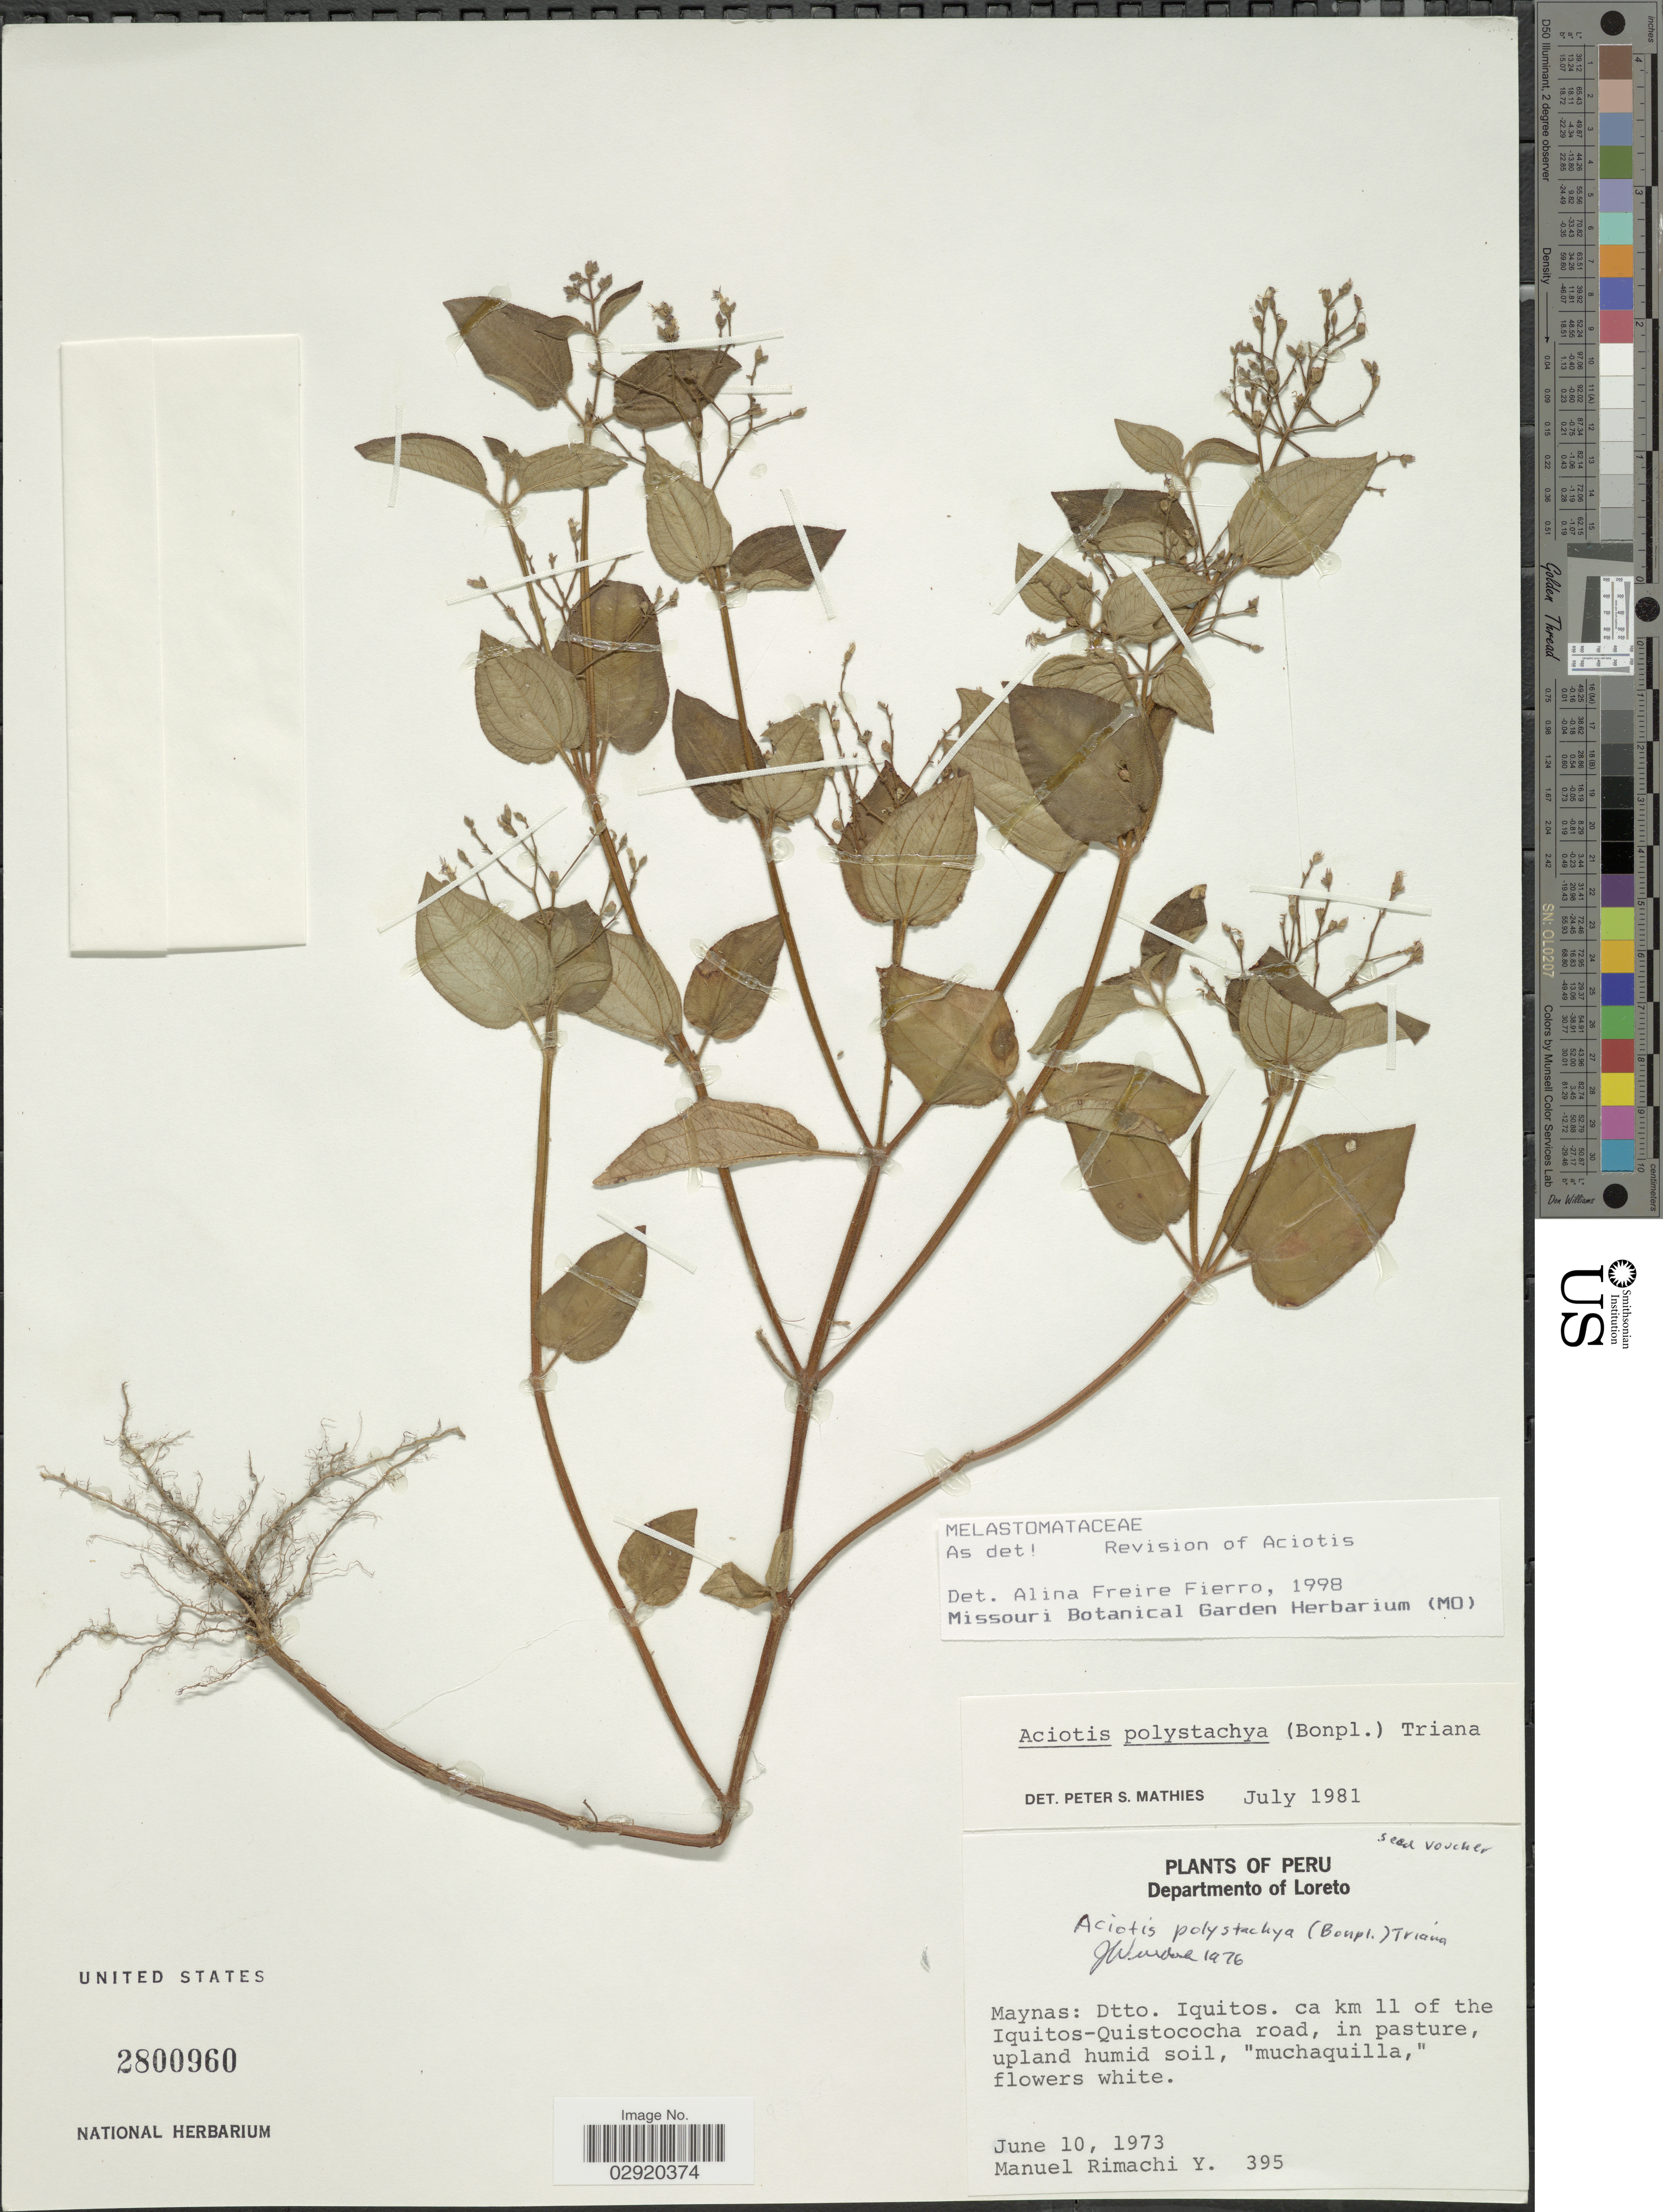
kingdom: Plantae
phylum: Tracheophyta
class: Magnoliopsida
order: Myrtales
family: Melastomataceae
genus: Aciotis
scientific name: Aciotis polystachya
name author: (Bonpl.) Triana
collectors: M. Rimachi Y.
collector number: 395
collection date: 1973-06-10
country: Peru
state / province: Loreto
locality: Departamento of Loreto. Maynas: Dtto. Iquitos. ca km 11 of the Iquitos-Quistococha road.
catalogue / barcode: US 2800960